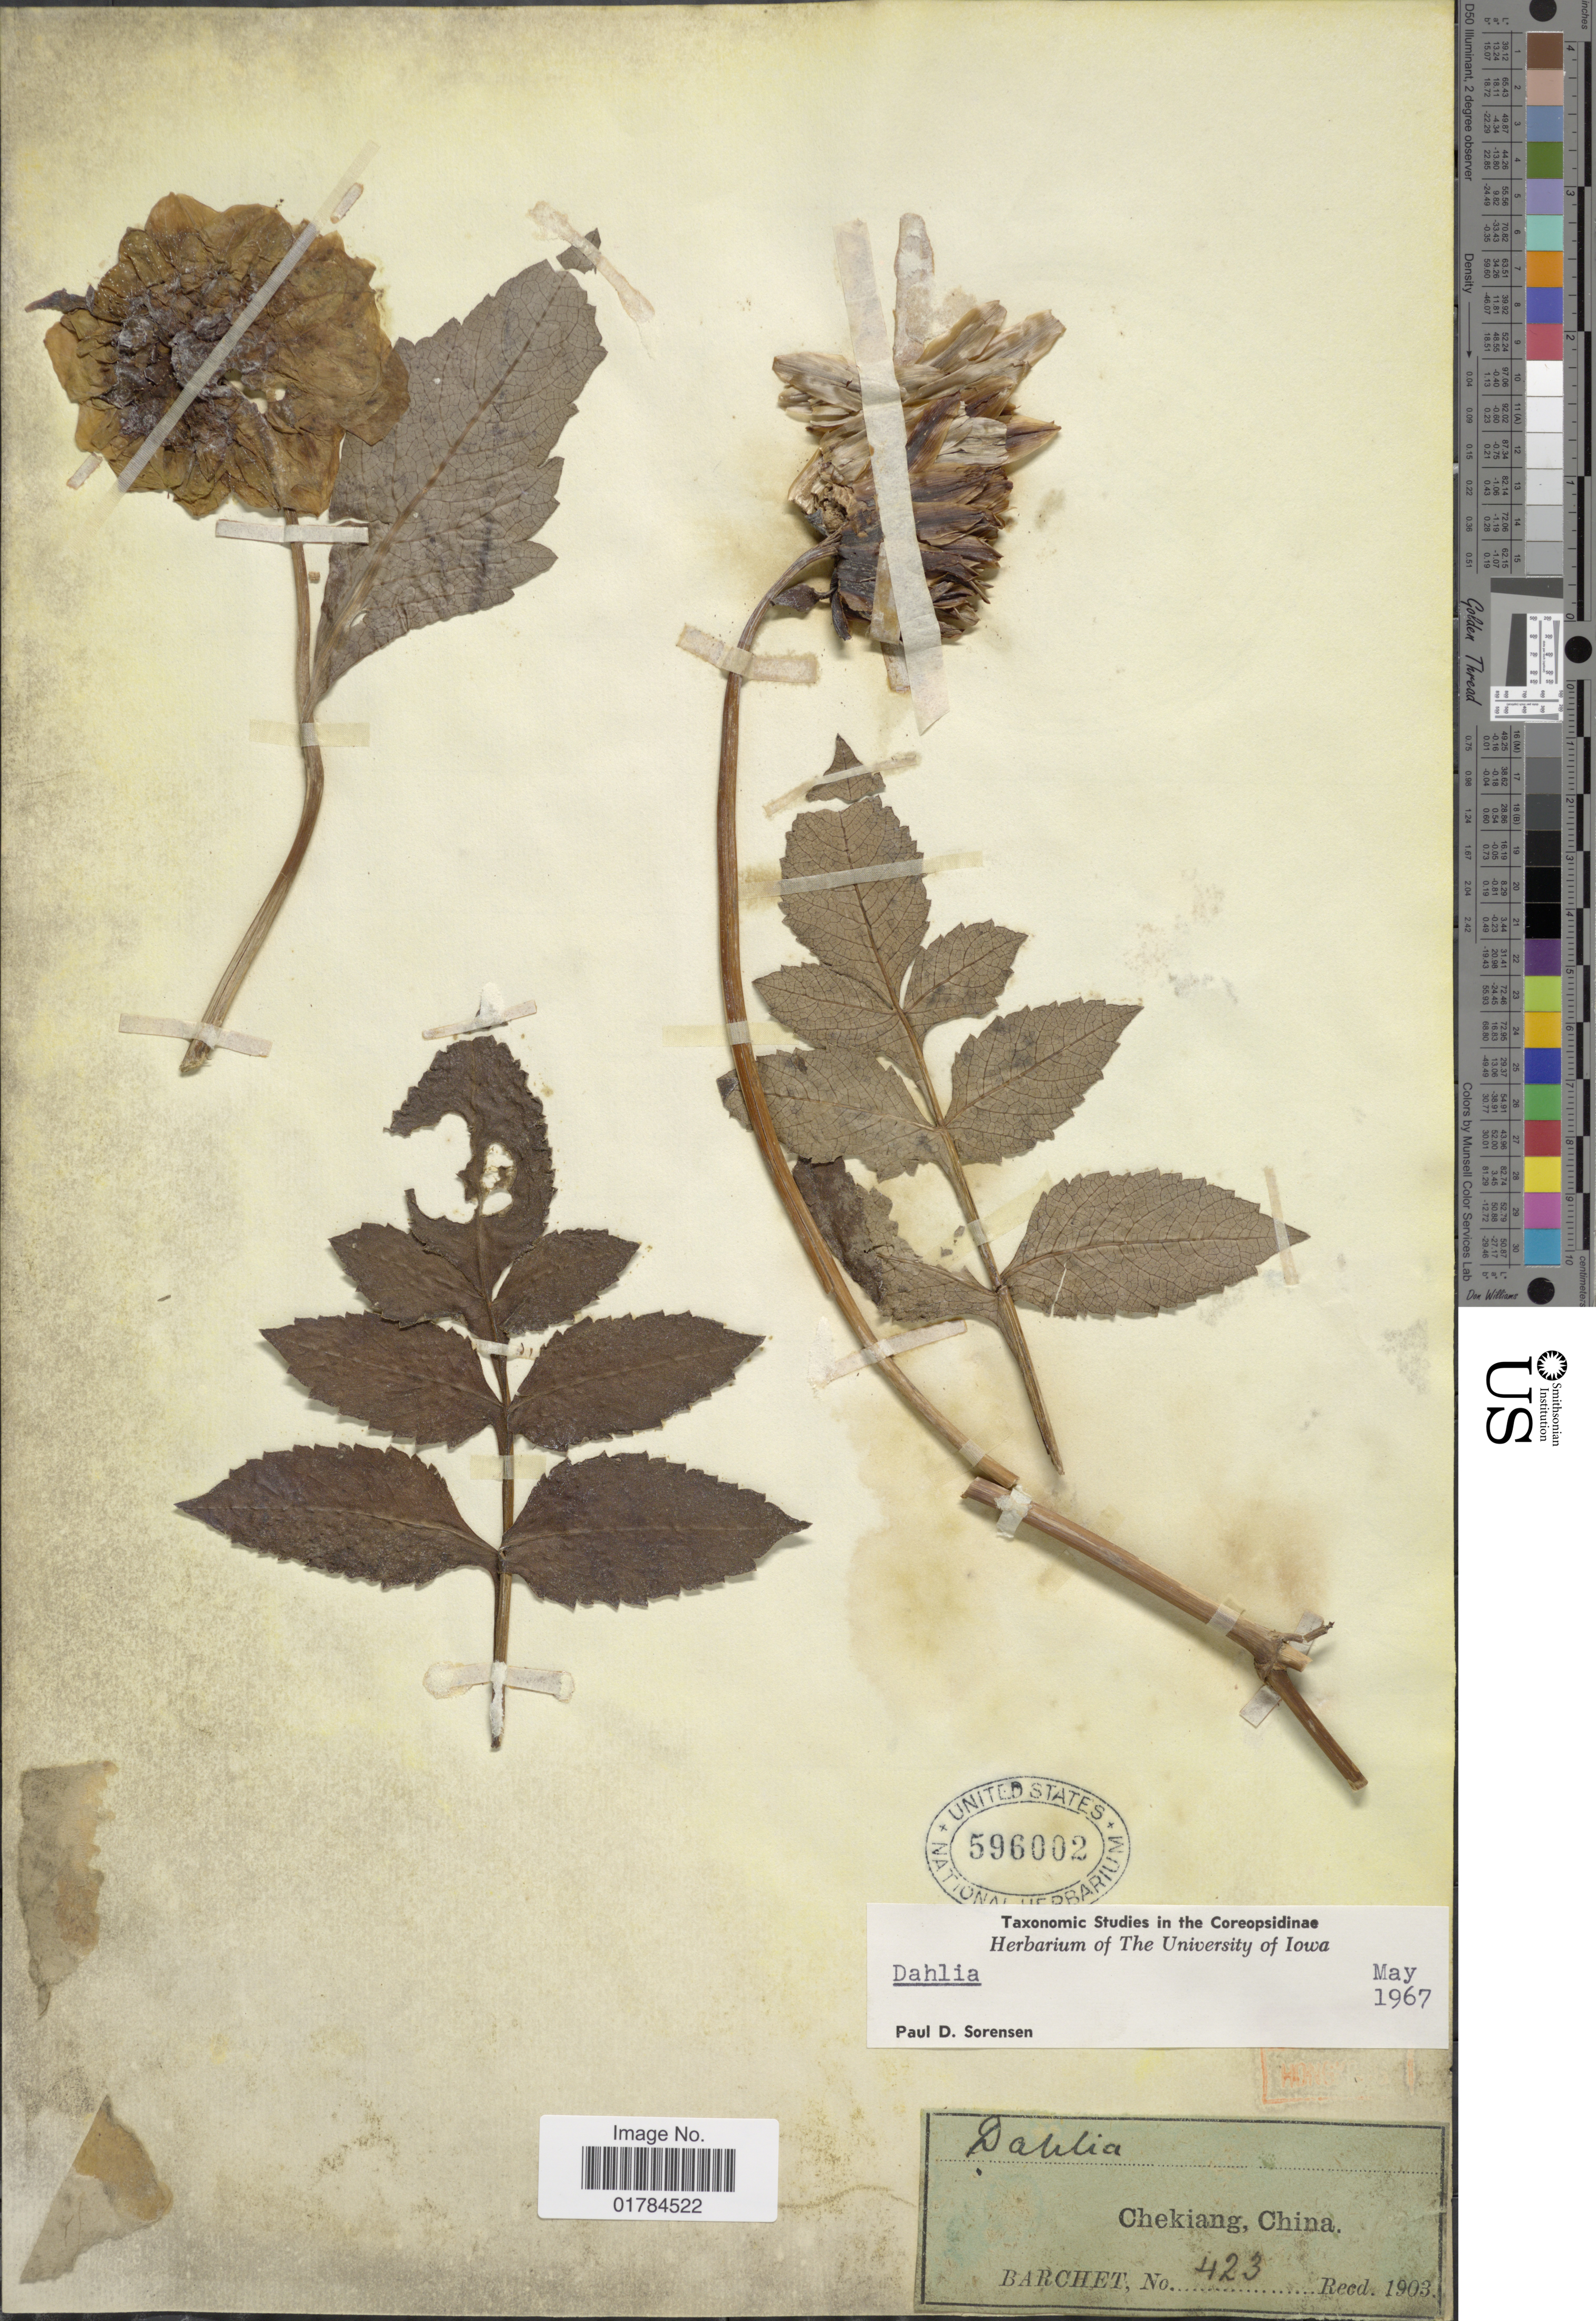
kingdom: Plantae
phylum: Tracheophyta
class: Magnoliopsida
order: Asterales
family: Asteraceae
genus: Dahlia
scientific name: Dahlia pinnata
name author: Cav.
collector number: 423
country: China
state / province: Zhejiang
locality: Chekiang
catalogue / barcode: US 596002